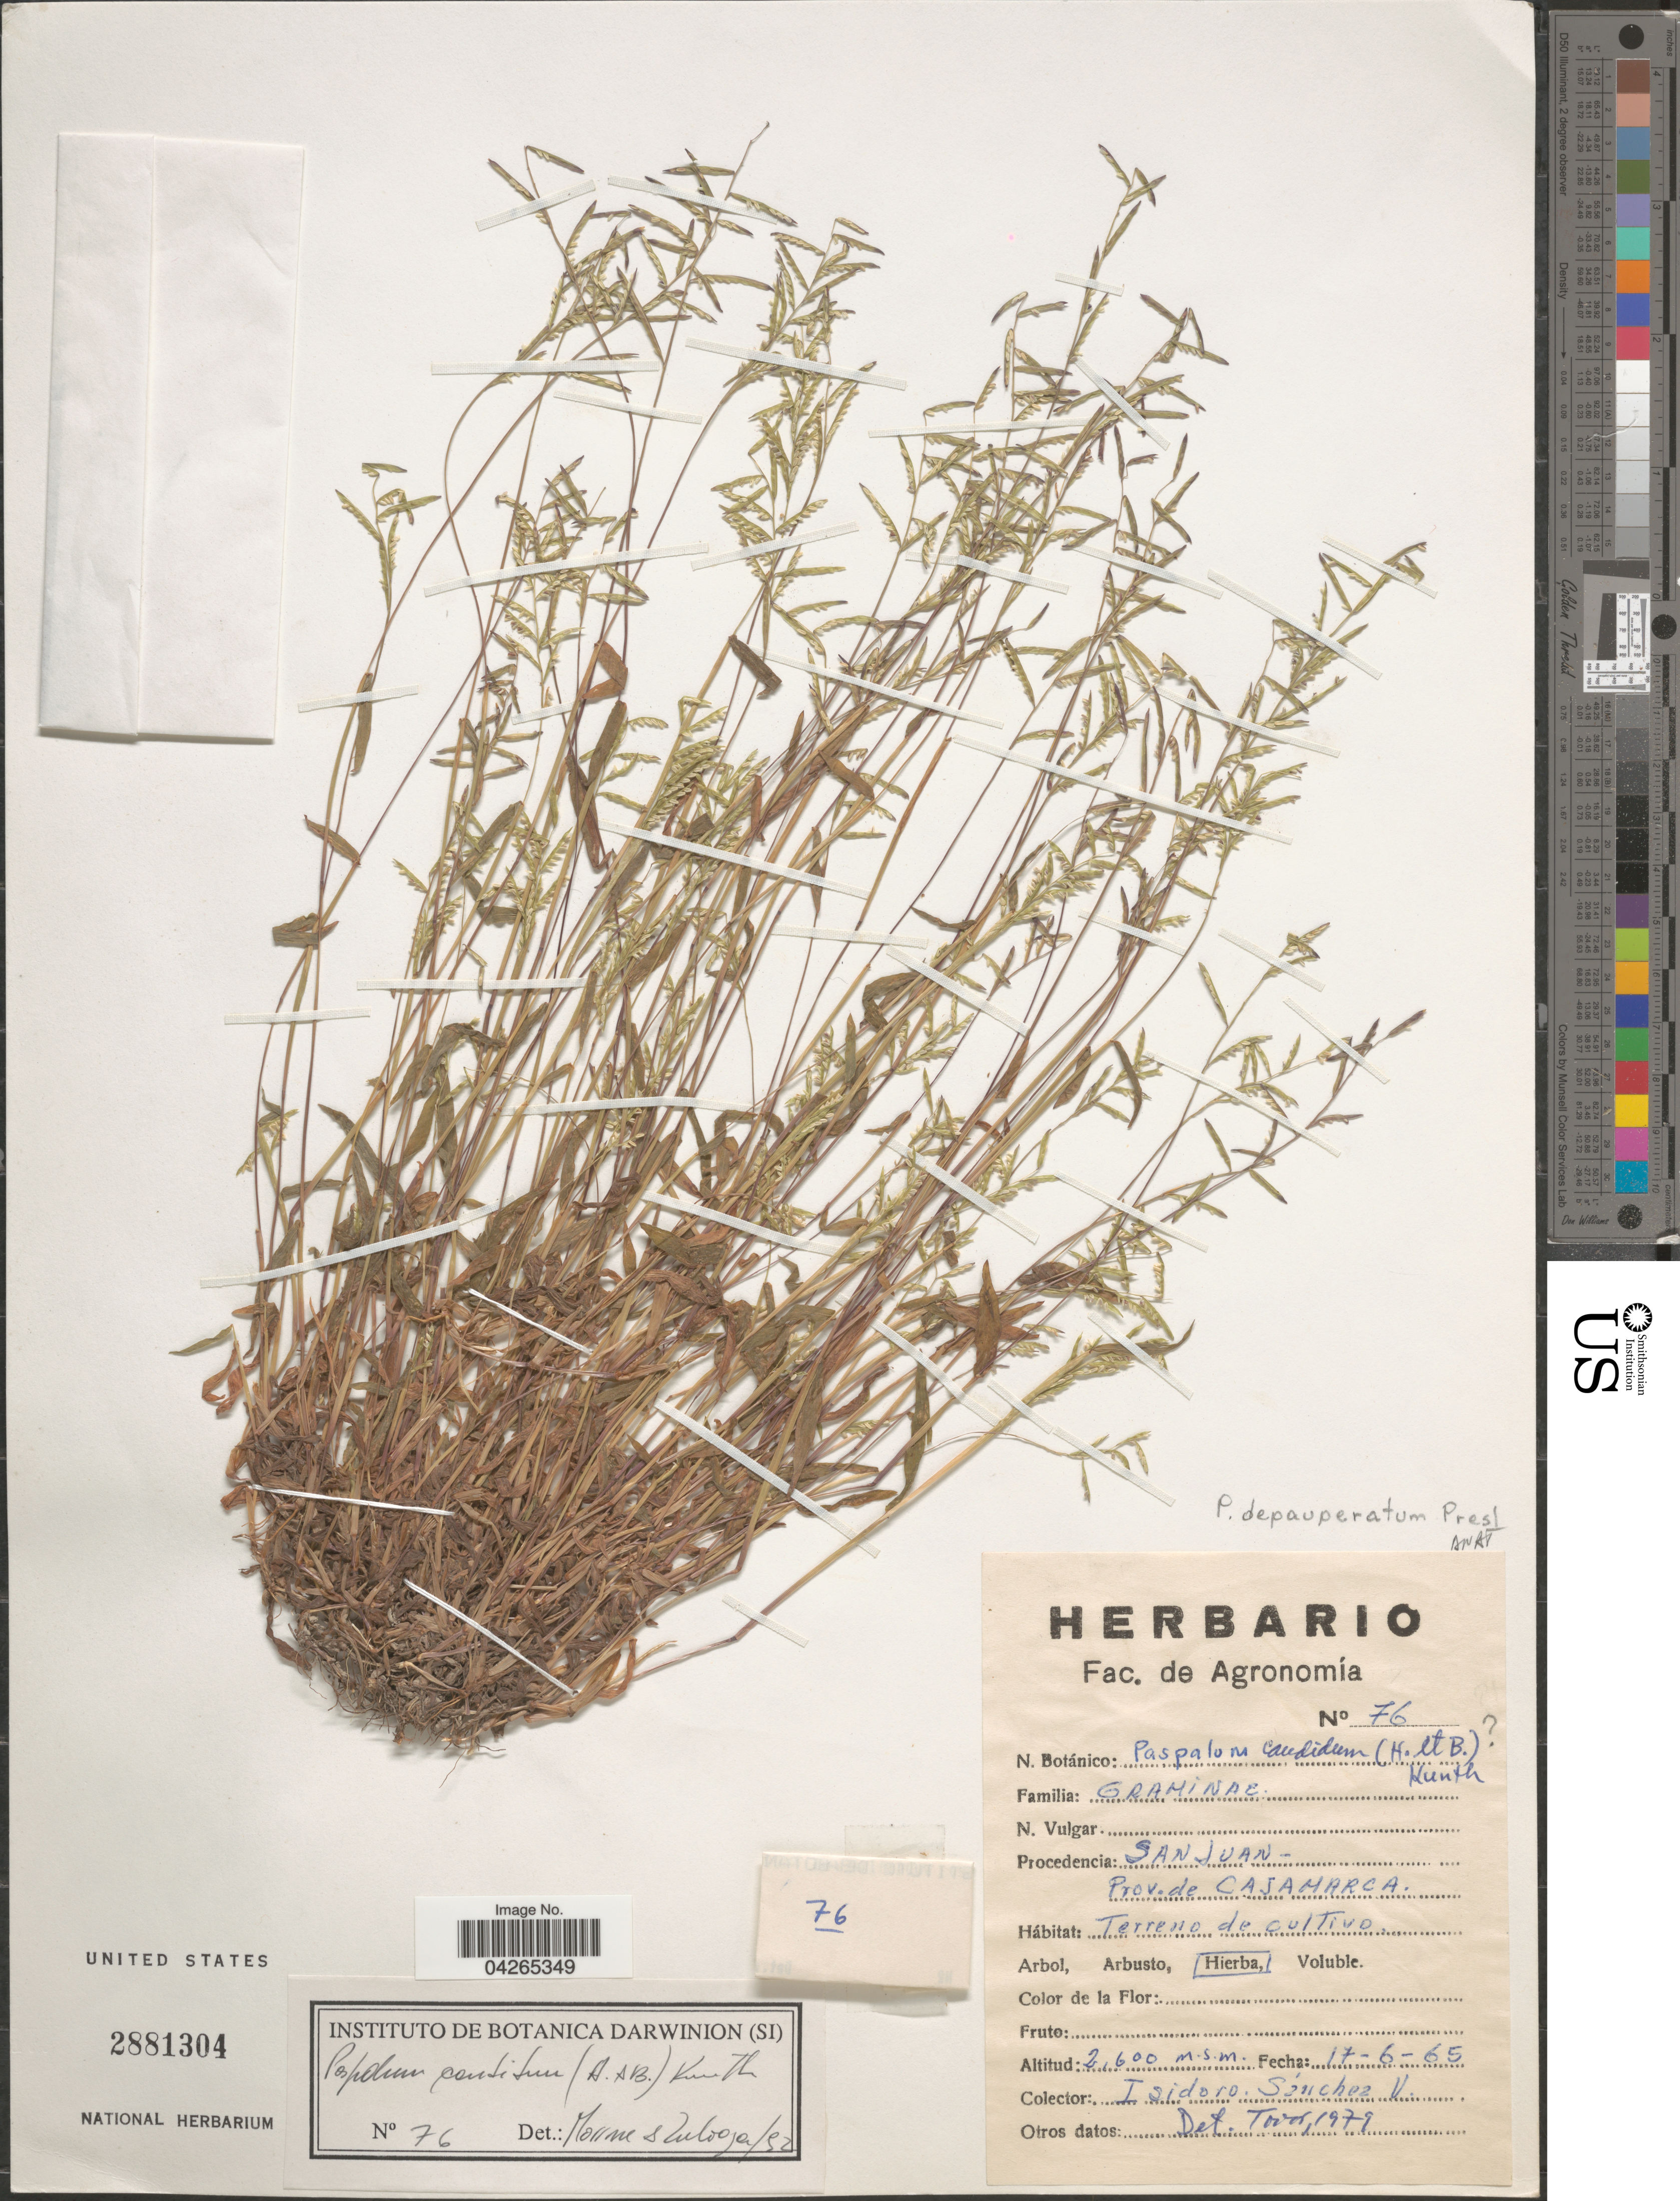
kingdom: Plantae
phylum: Tracheophyta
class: Liliopsida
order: Poales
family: Poaceae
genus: Paspalum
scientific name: Paspalum candidum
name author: (Humb. & Bonpl. ex Fleugge) Kunth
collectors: I. M. Sánchez Vega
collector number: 76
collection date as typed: Transcribed d/m/y: 17/6/65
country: Peru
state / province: Cajamarca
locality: San Juan.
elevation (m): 2600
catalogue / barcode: US 2881304